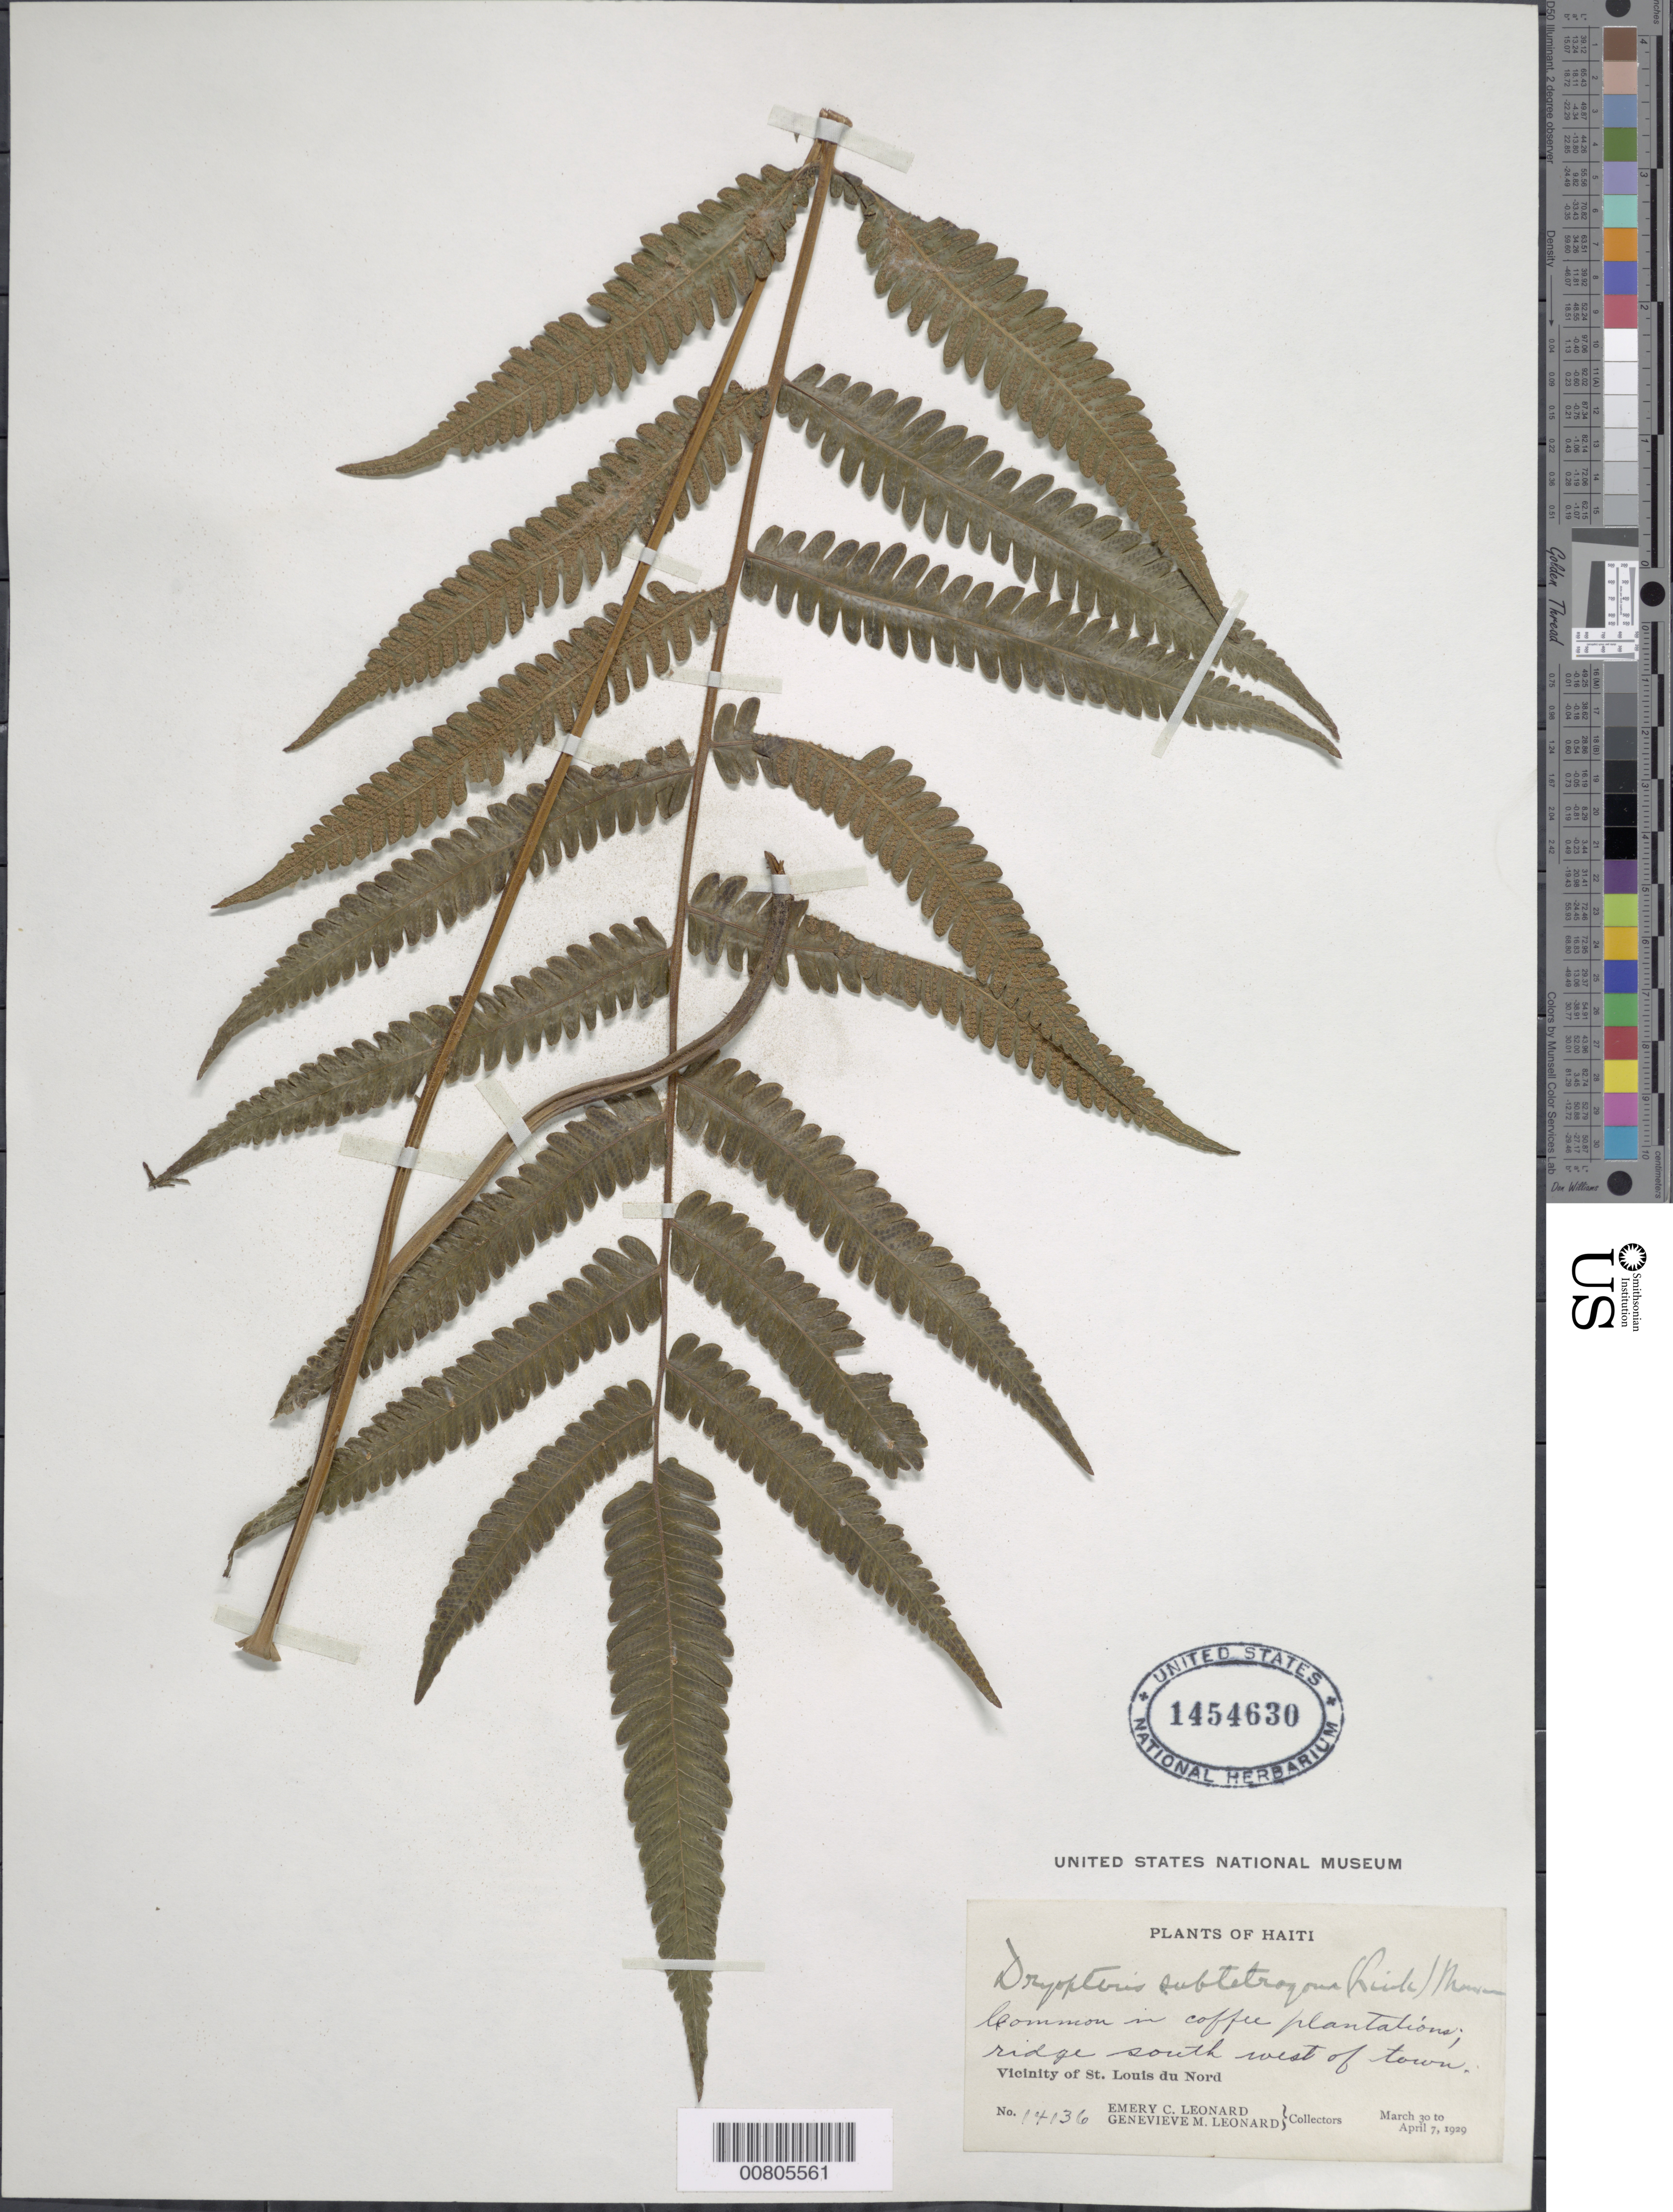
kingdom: Plantae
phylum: Tracheophyta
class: Polypodiopsida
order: Polypodiales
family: Thelypteridaceae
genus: Goniopteris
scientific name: Goniopteris subtetragona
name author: (Link) Vareschi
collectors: E. C. Leonard & G. M. Leonard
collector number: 14136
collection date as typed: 30 Mar 1929 to 07 Apr 1929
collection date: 1929-03-30/1929-04-07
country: Haiti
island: Hispaniola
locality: St. Louis du Nord, SW of town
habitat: Coffee plantation, on ridge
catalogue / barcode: US 1454630